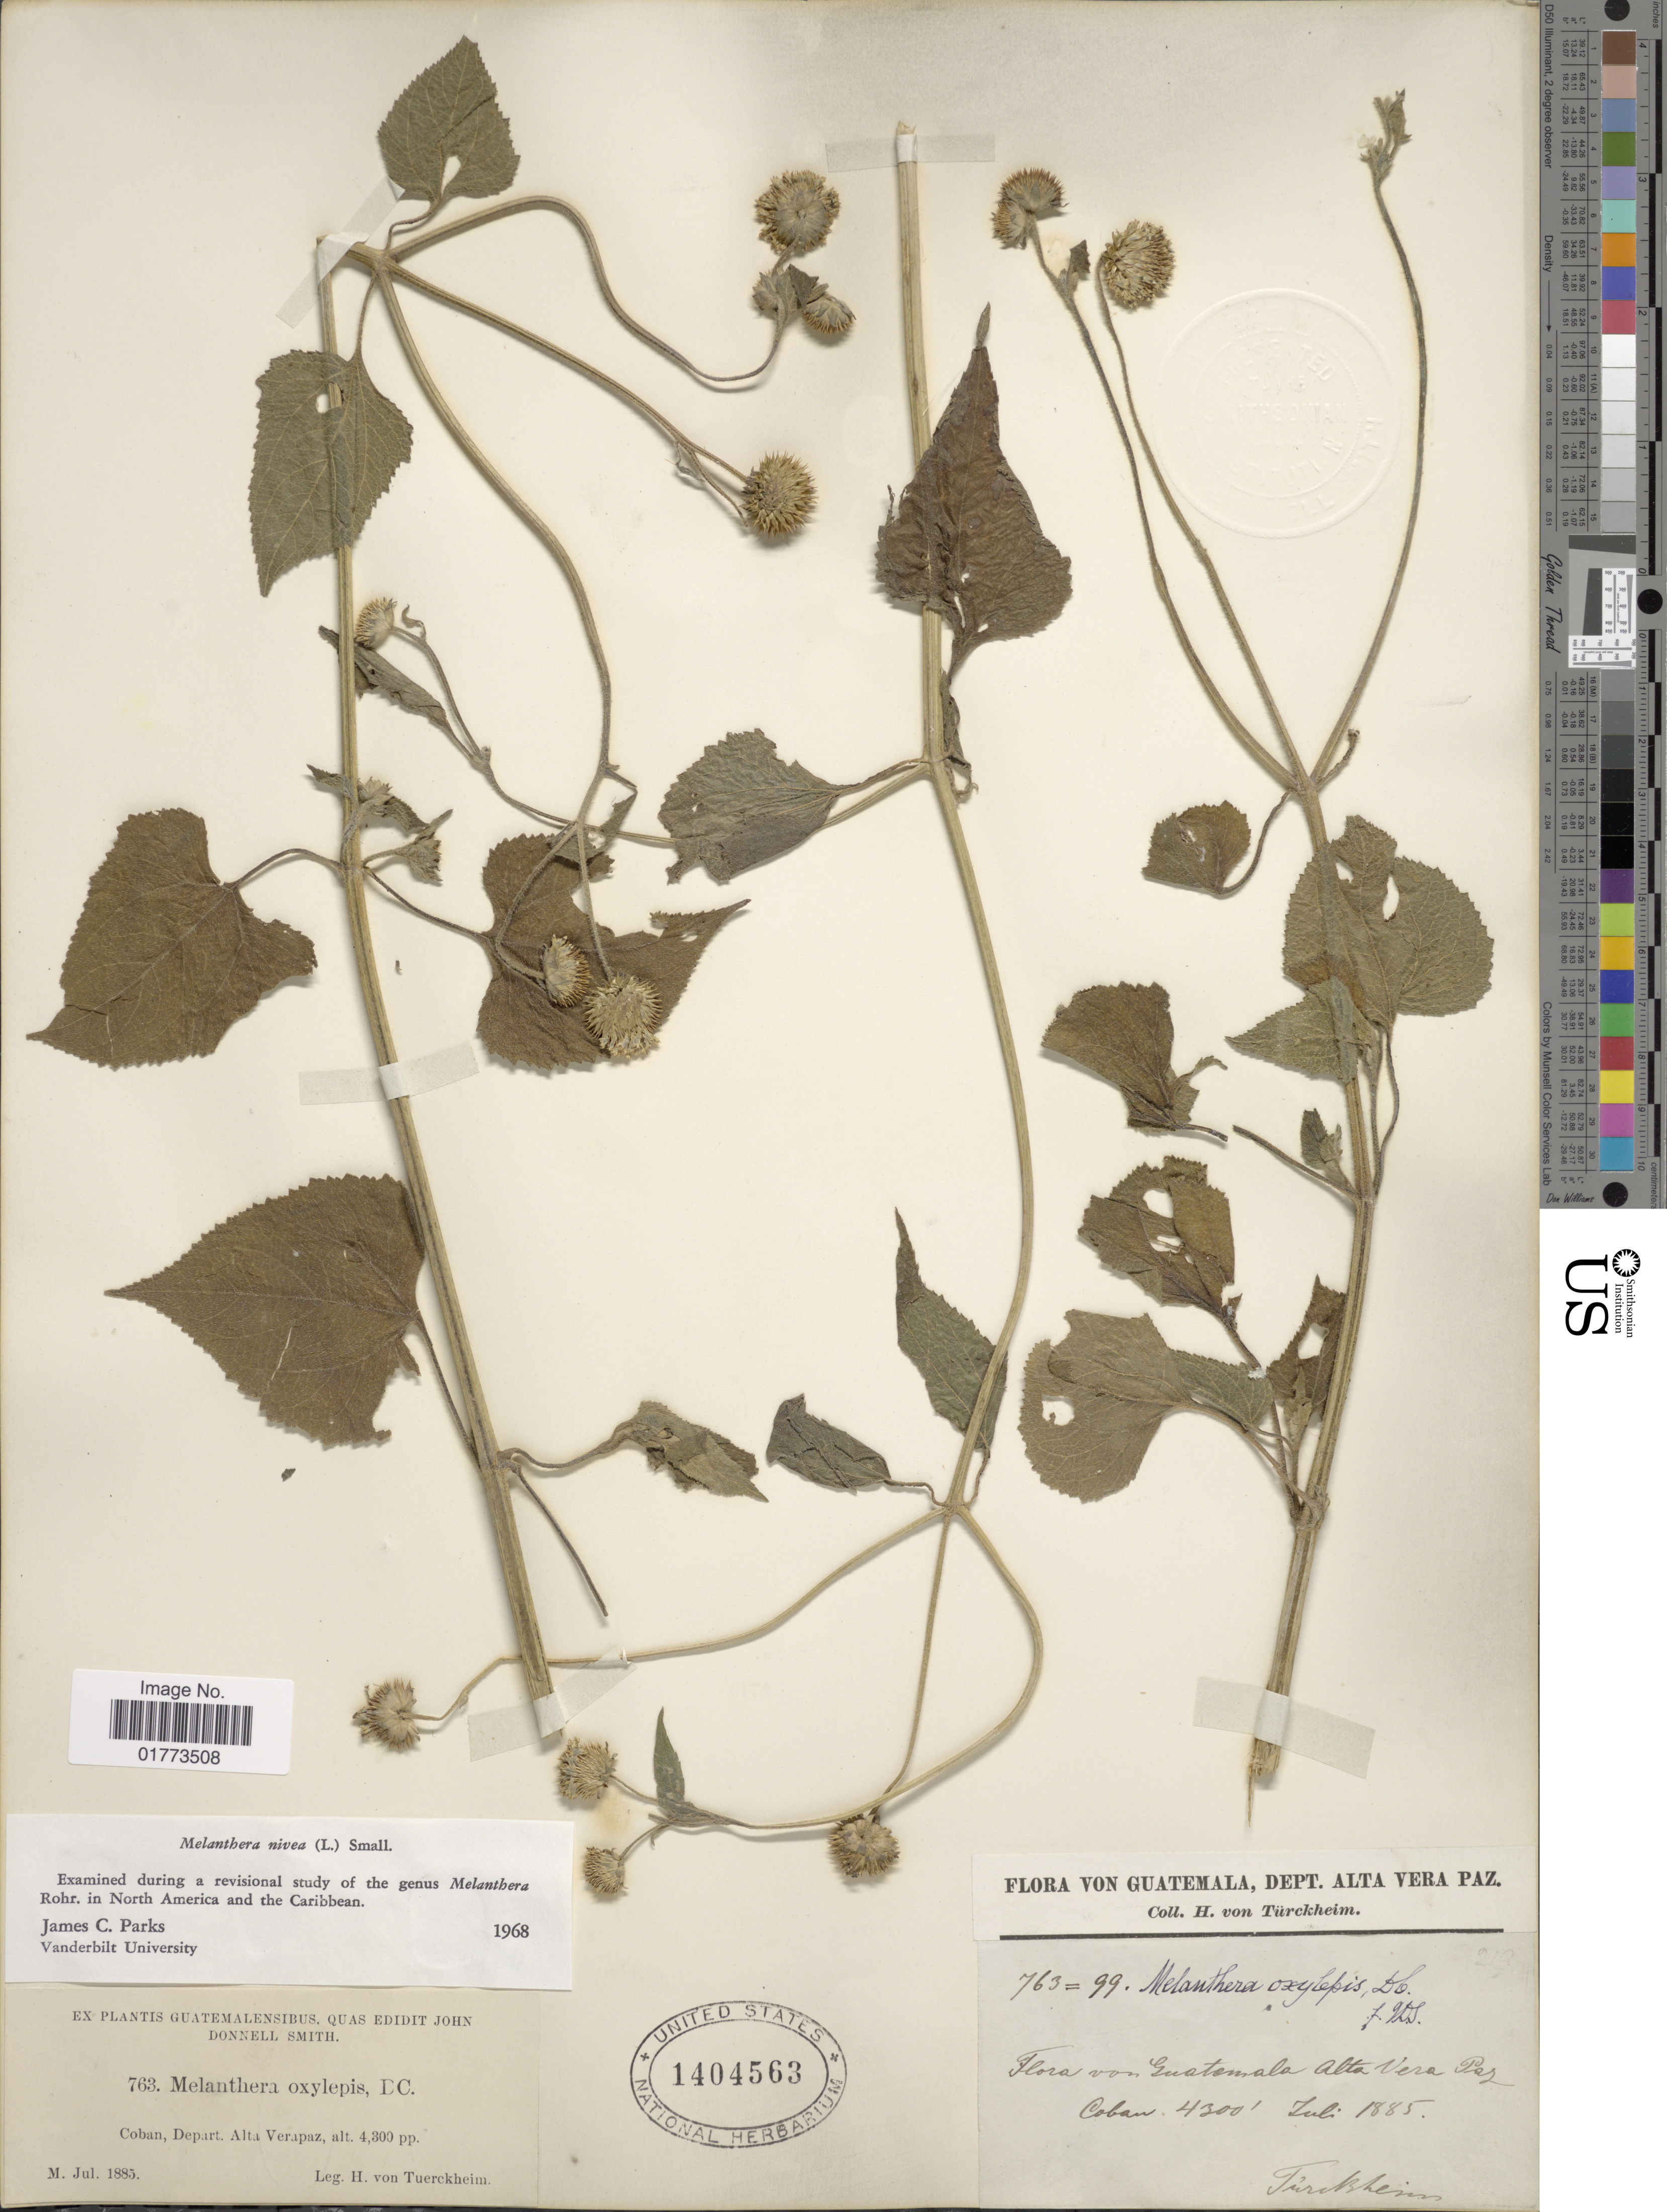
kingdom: Plantae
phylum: Tracheophyta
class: Magnoliopsida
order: Asterales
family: Asteraceae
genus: Melanthera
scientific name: Melanthera nivea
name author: (L.) Small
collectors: H. von Tuerckheim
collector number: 763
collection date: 1885-07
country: Guatemala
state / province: Alta Verapaz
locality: Coban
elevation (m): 1311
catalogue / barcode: US 1404563